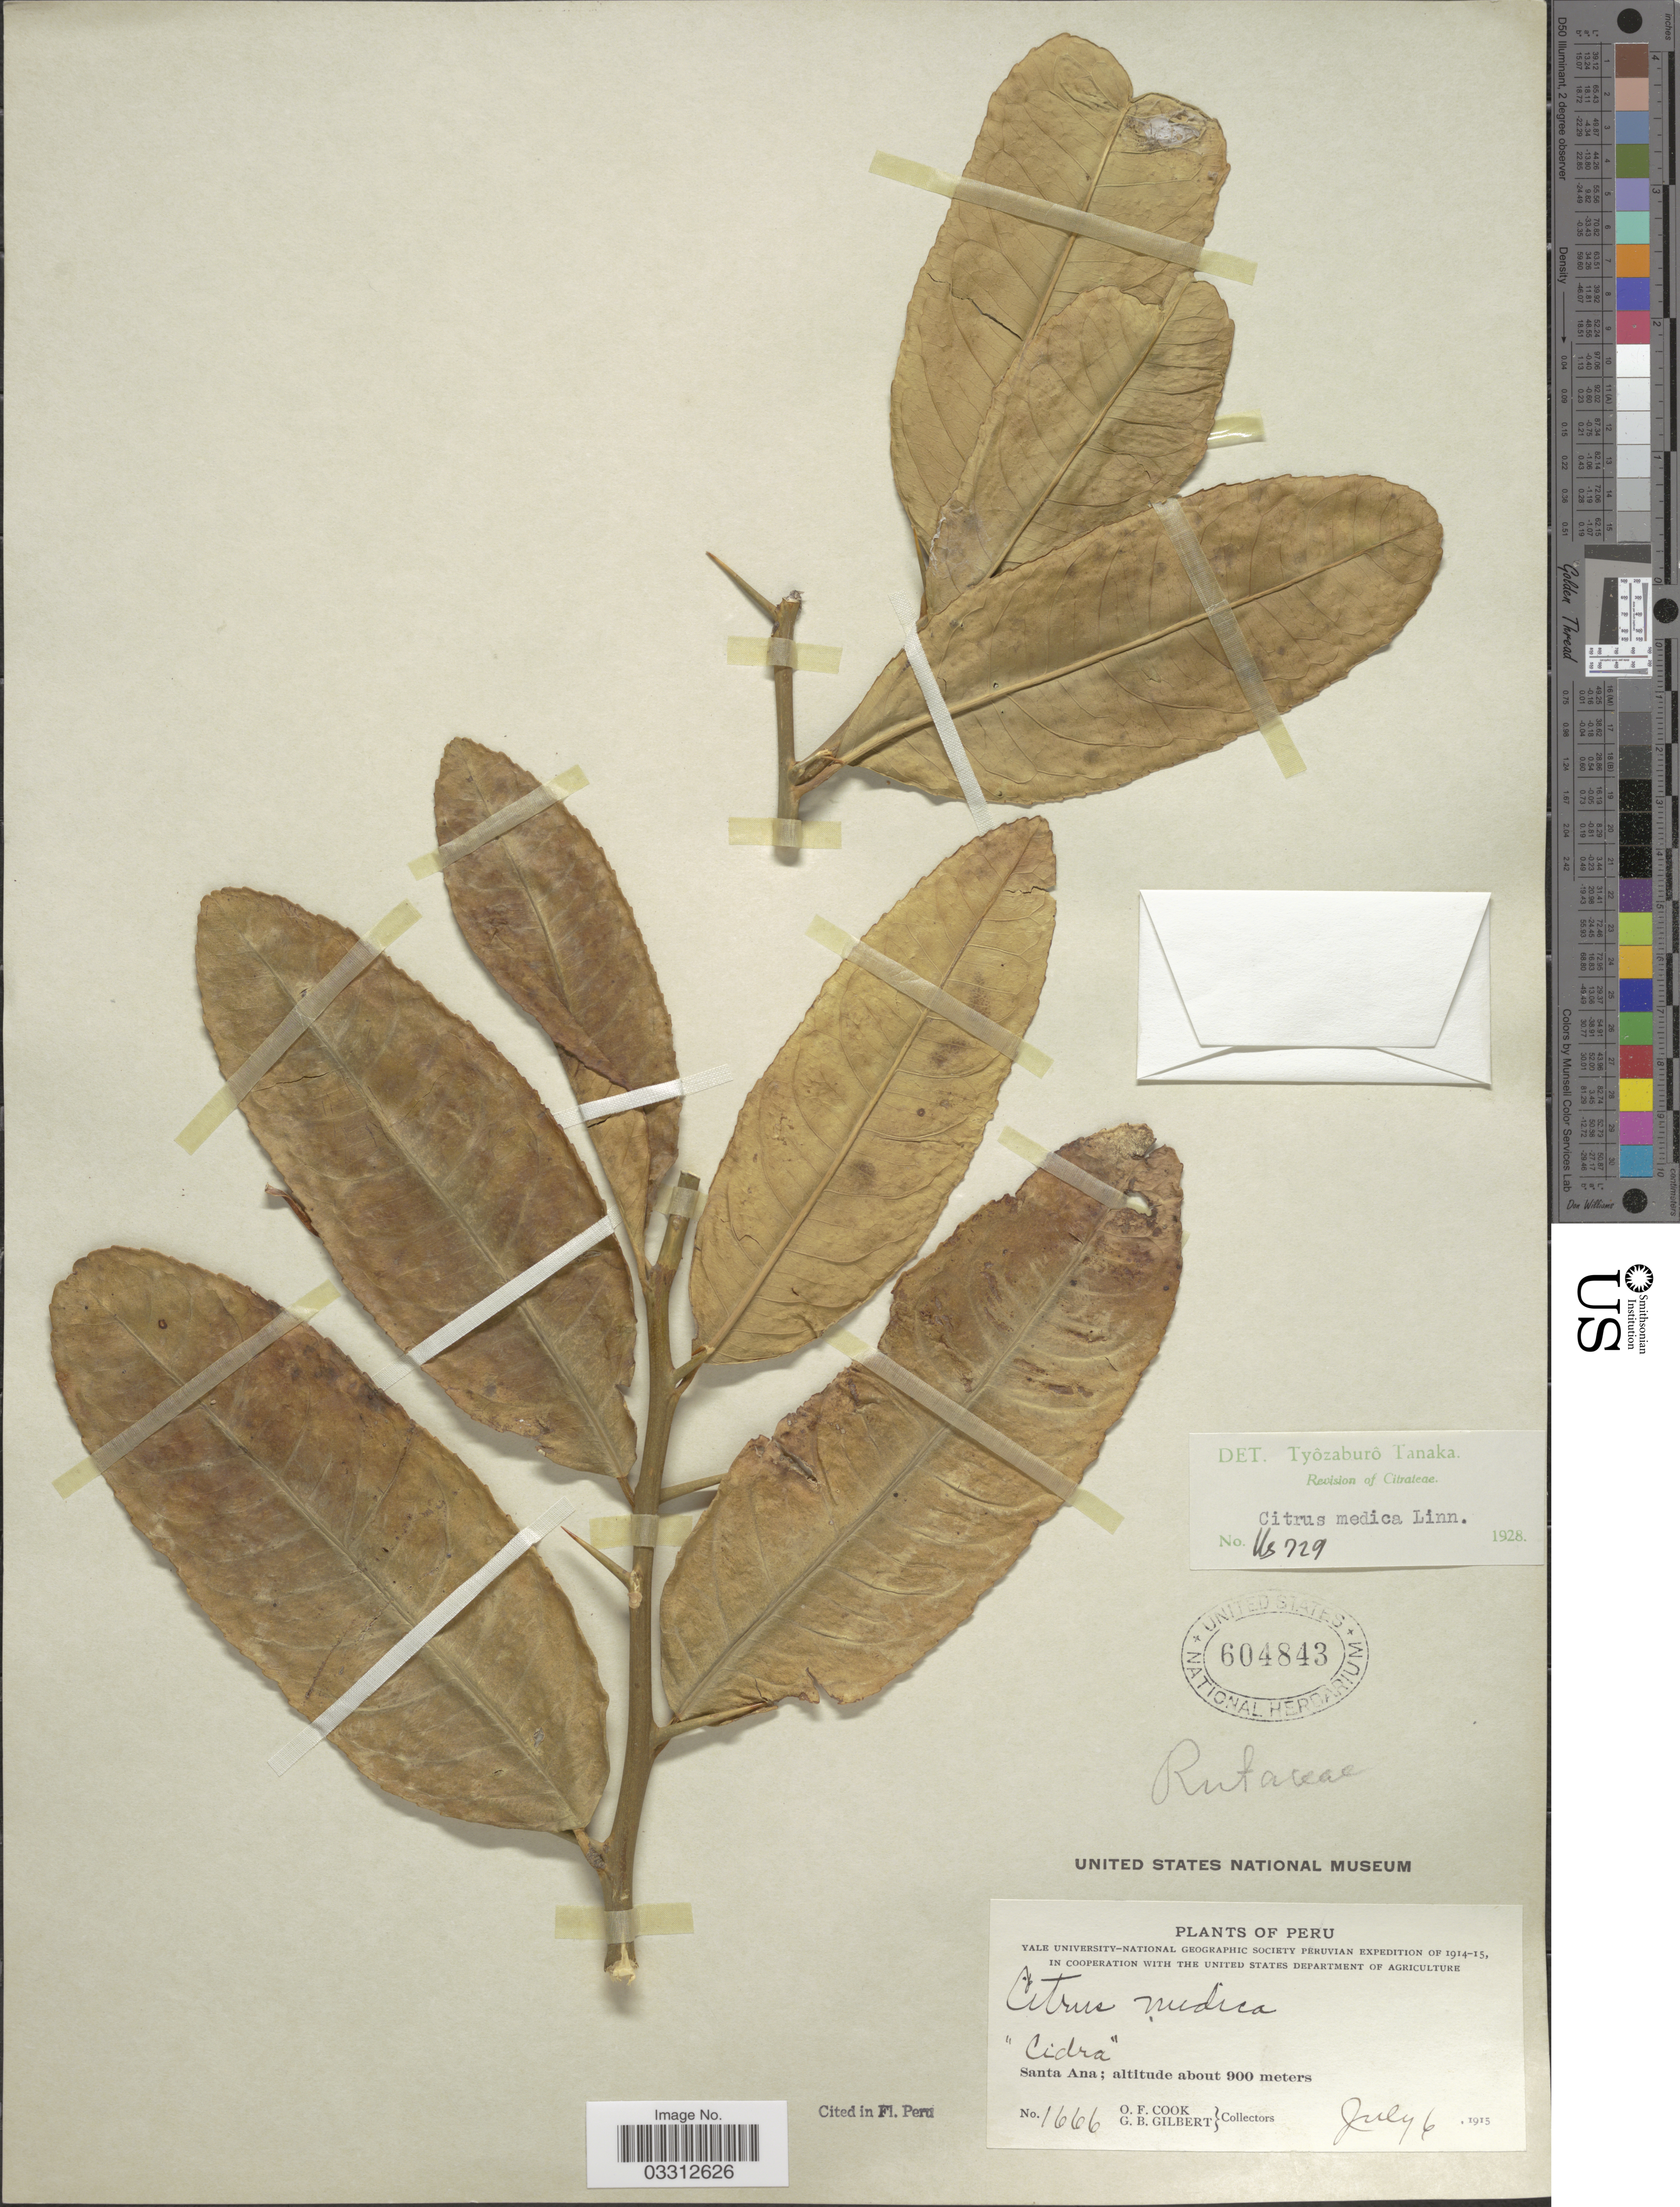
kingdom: Plantae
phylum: Tracheophyta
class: Magnoliopsida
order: Sapindales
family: Rutaceae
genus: Citrus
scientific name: Citrus medica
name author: L.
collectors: O. F. Cook & G. B. Gilbert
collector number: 1666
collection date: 1915-07-06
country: Peru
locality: Santa Ana.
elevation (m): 900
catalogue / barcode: US 604843